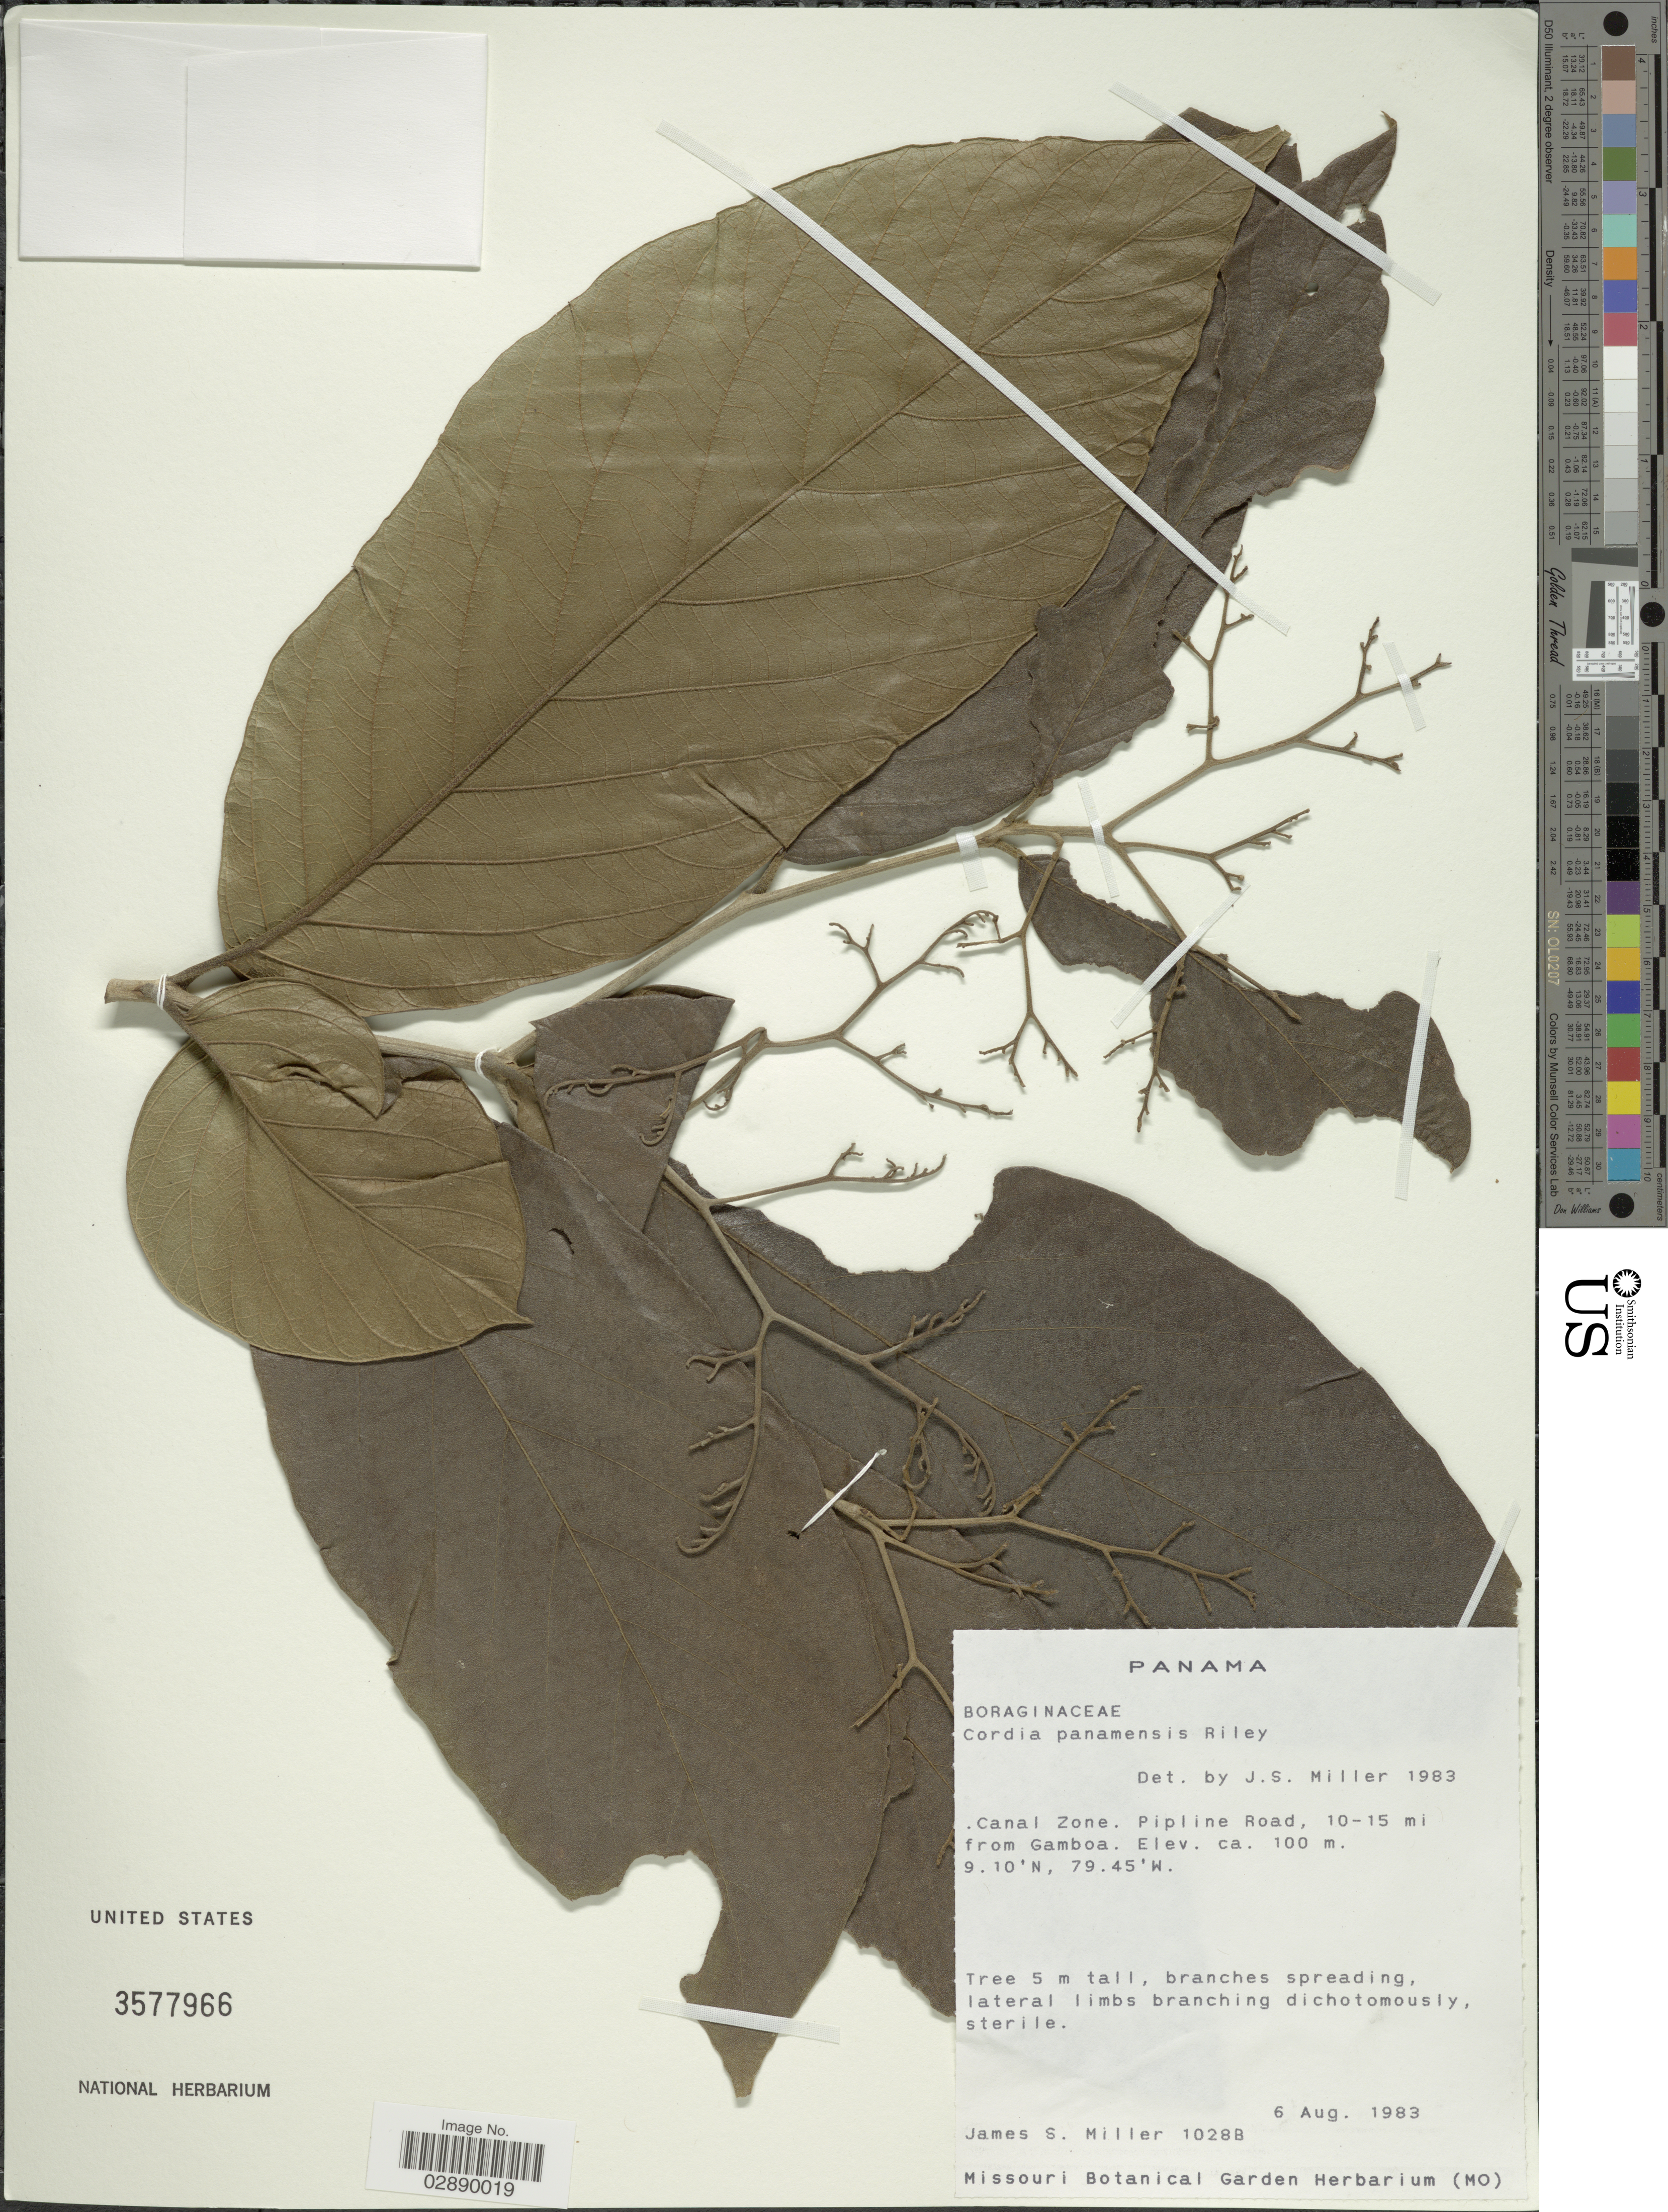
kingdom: Plantae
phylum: Tracheophyta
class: Magnoliopsida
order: Boraginales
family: Cordiaceae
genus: Cordia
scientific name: Cordia panamensis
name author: L. Riley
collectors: J. S. Miller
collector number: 1028B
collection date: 1983-08-06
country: Panama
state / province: Colón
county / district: Canal Zone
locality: Canal Zone. Pipline Road, 10-15 mi from Gamboa.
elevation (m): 100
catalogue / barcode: US 3577966